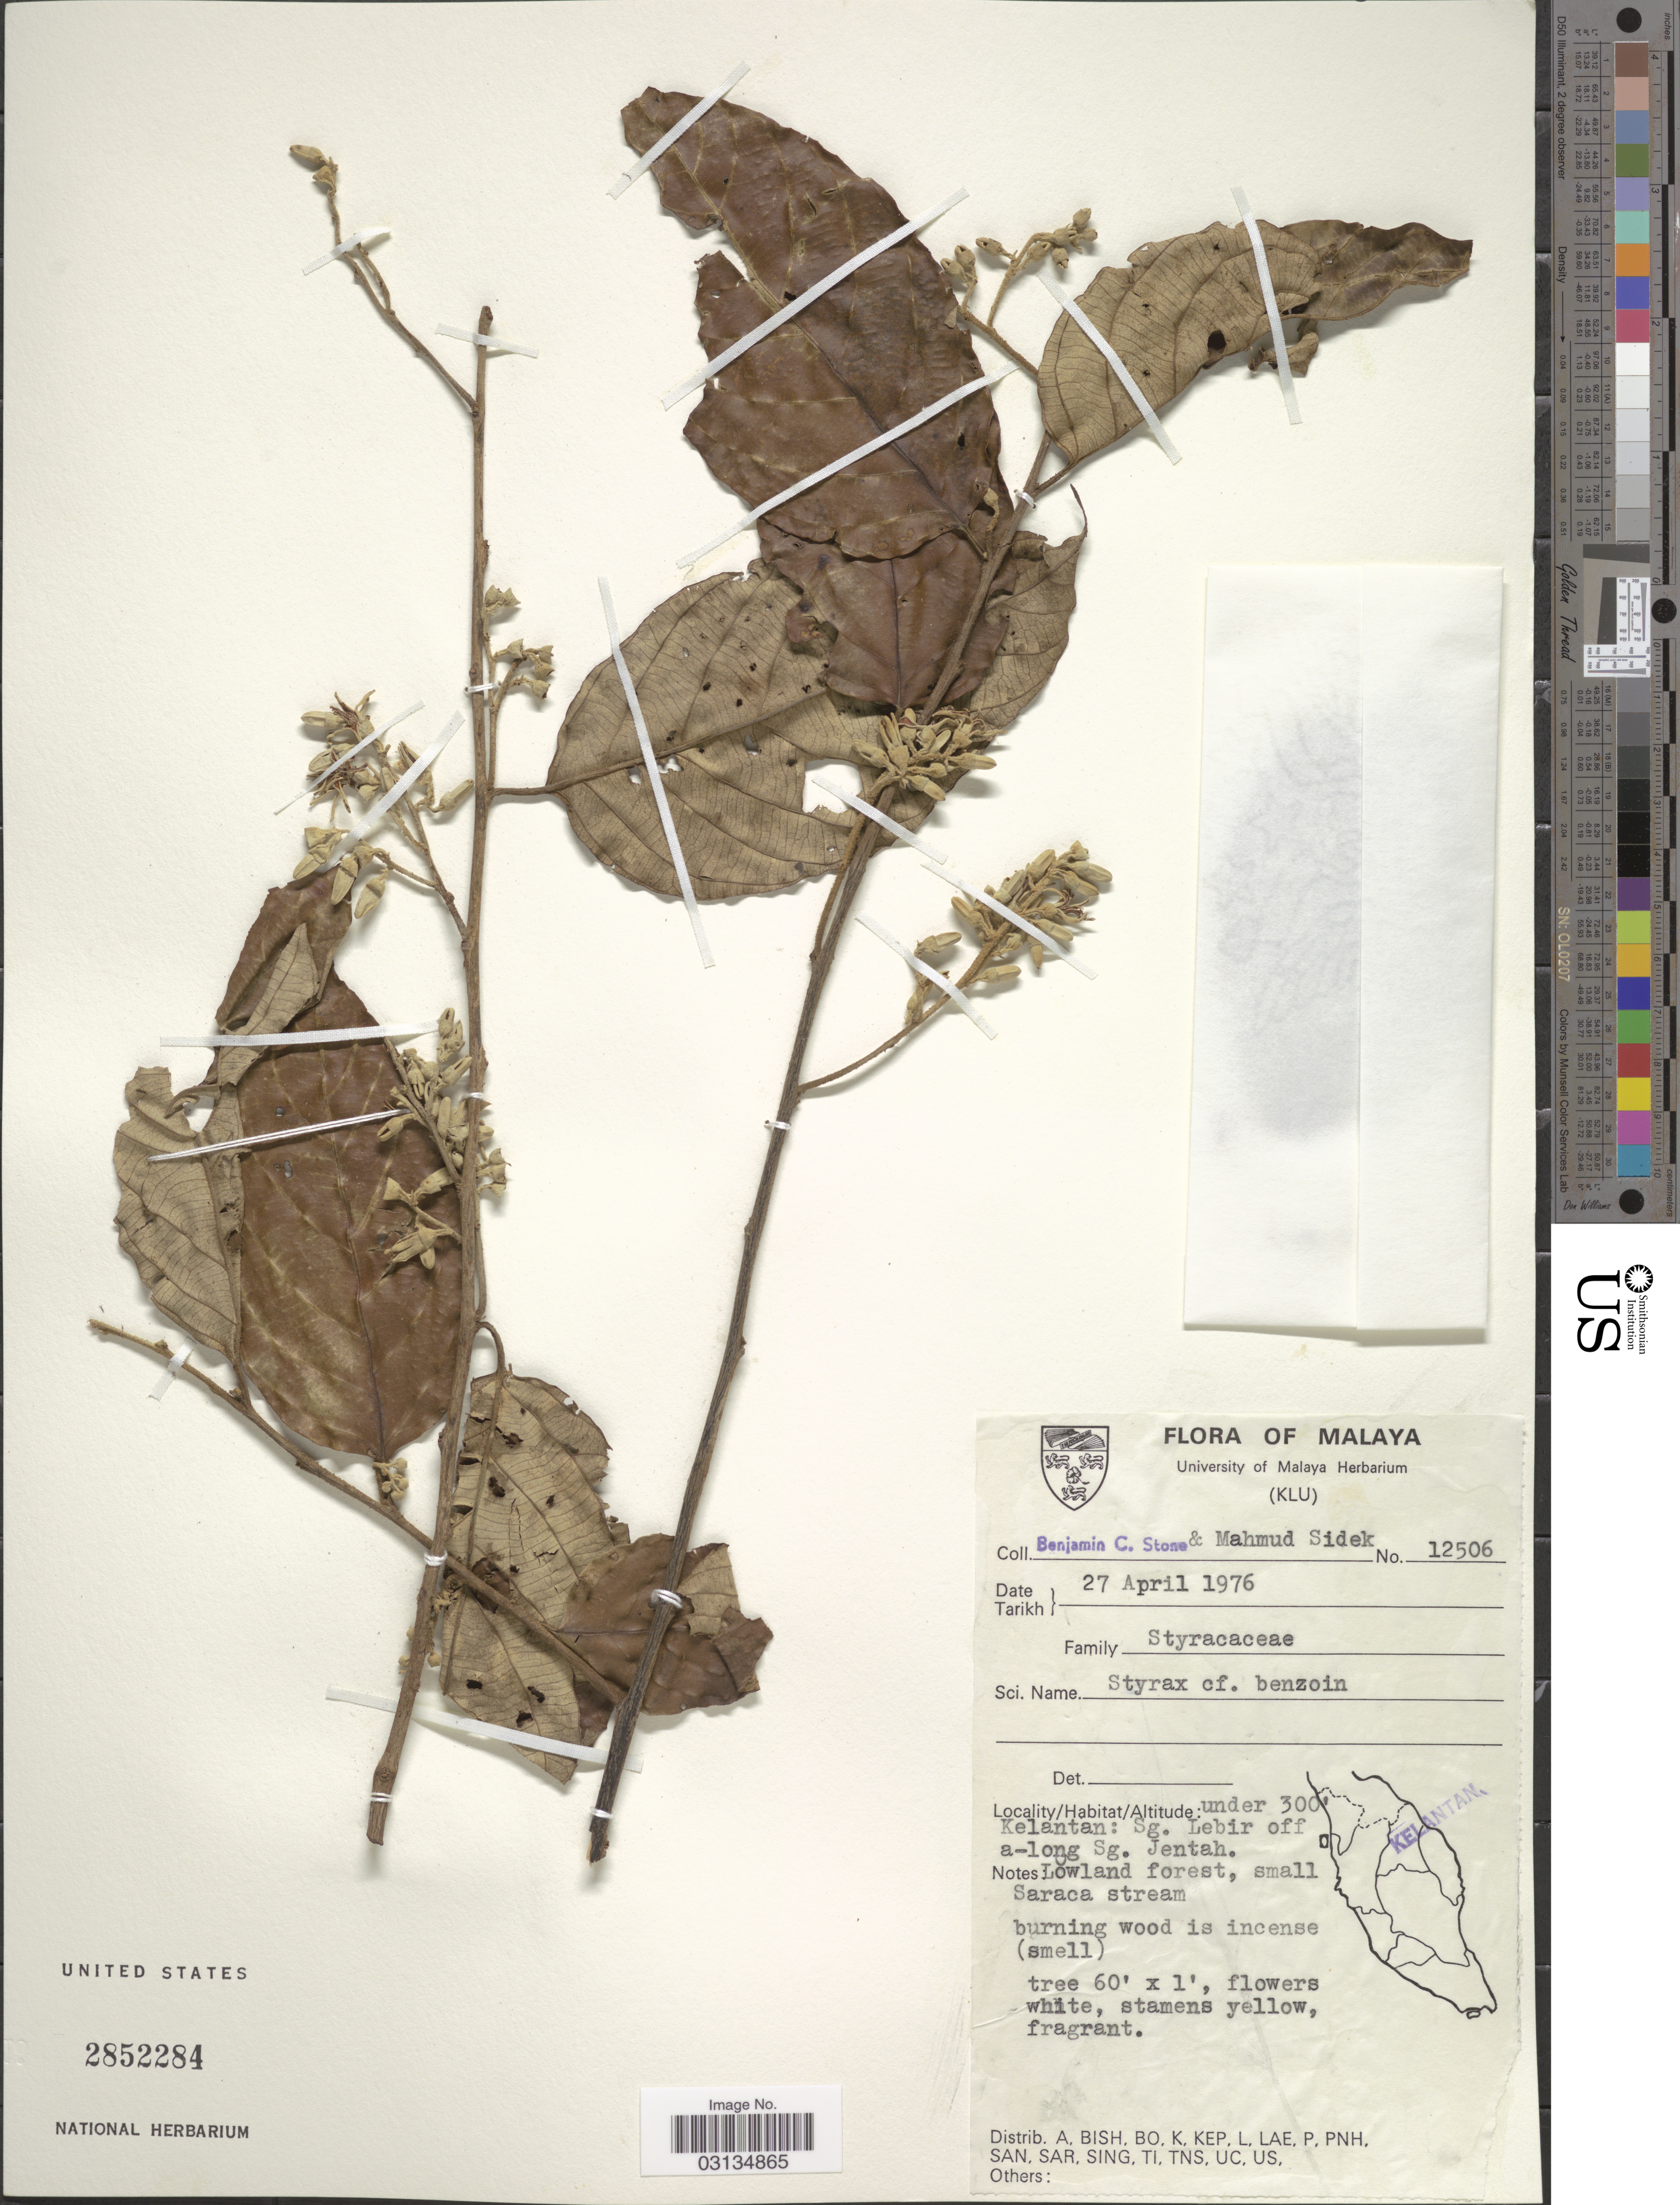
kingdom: Plantae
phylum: Tracheophyta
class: Magnoliopsida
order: Ericales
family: Styracaceae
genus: Styrax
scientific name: Styrax benzoin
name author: Dryand.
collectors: B. C. Stone & M. Sidek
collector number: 12506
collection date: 1976-04-27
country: Malaysia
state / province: Kelantan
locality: Malaya. Kelantan: Sg. Lebir off a-long Sg. Jentah.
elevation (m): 91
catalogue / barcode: US 2852284